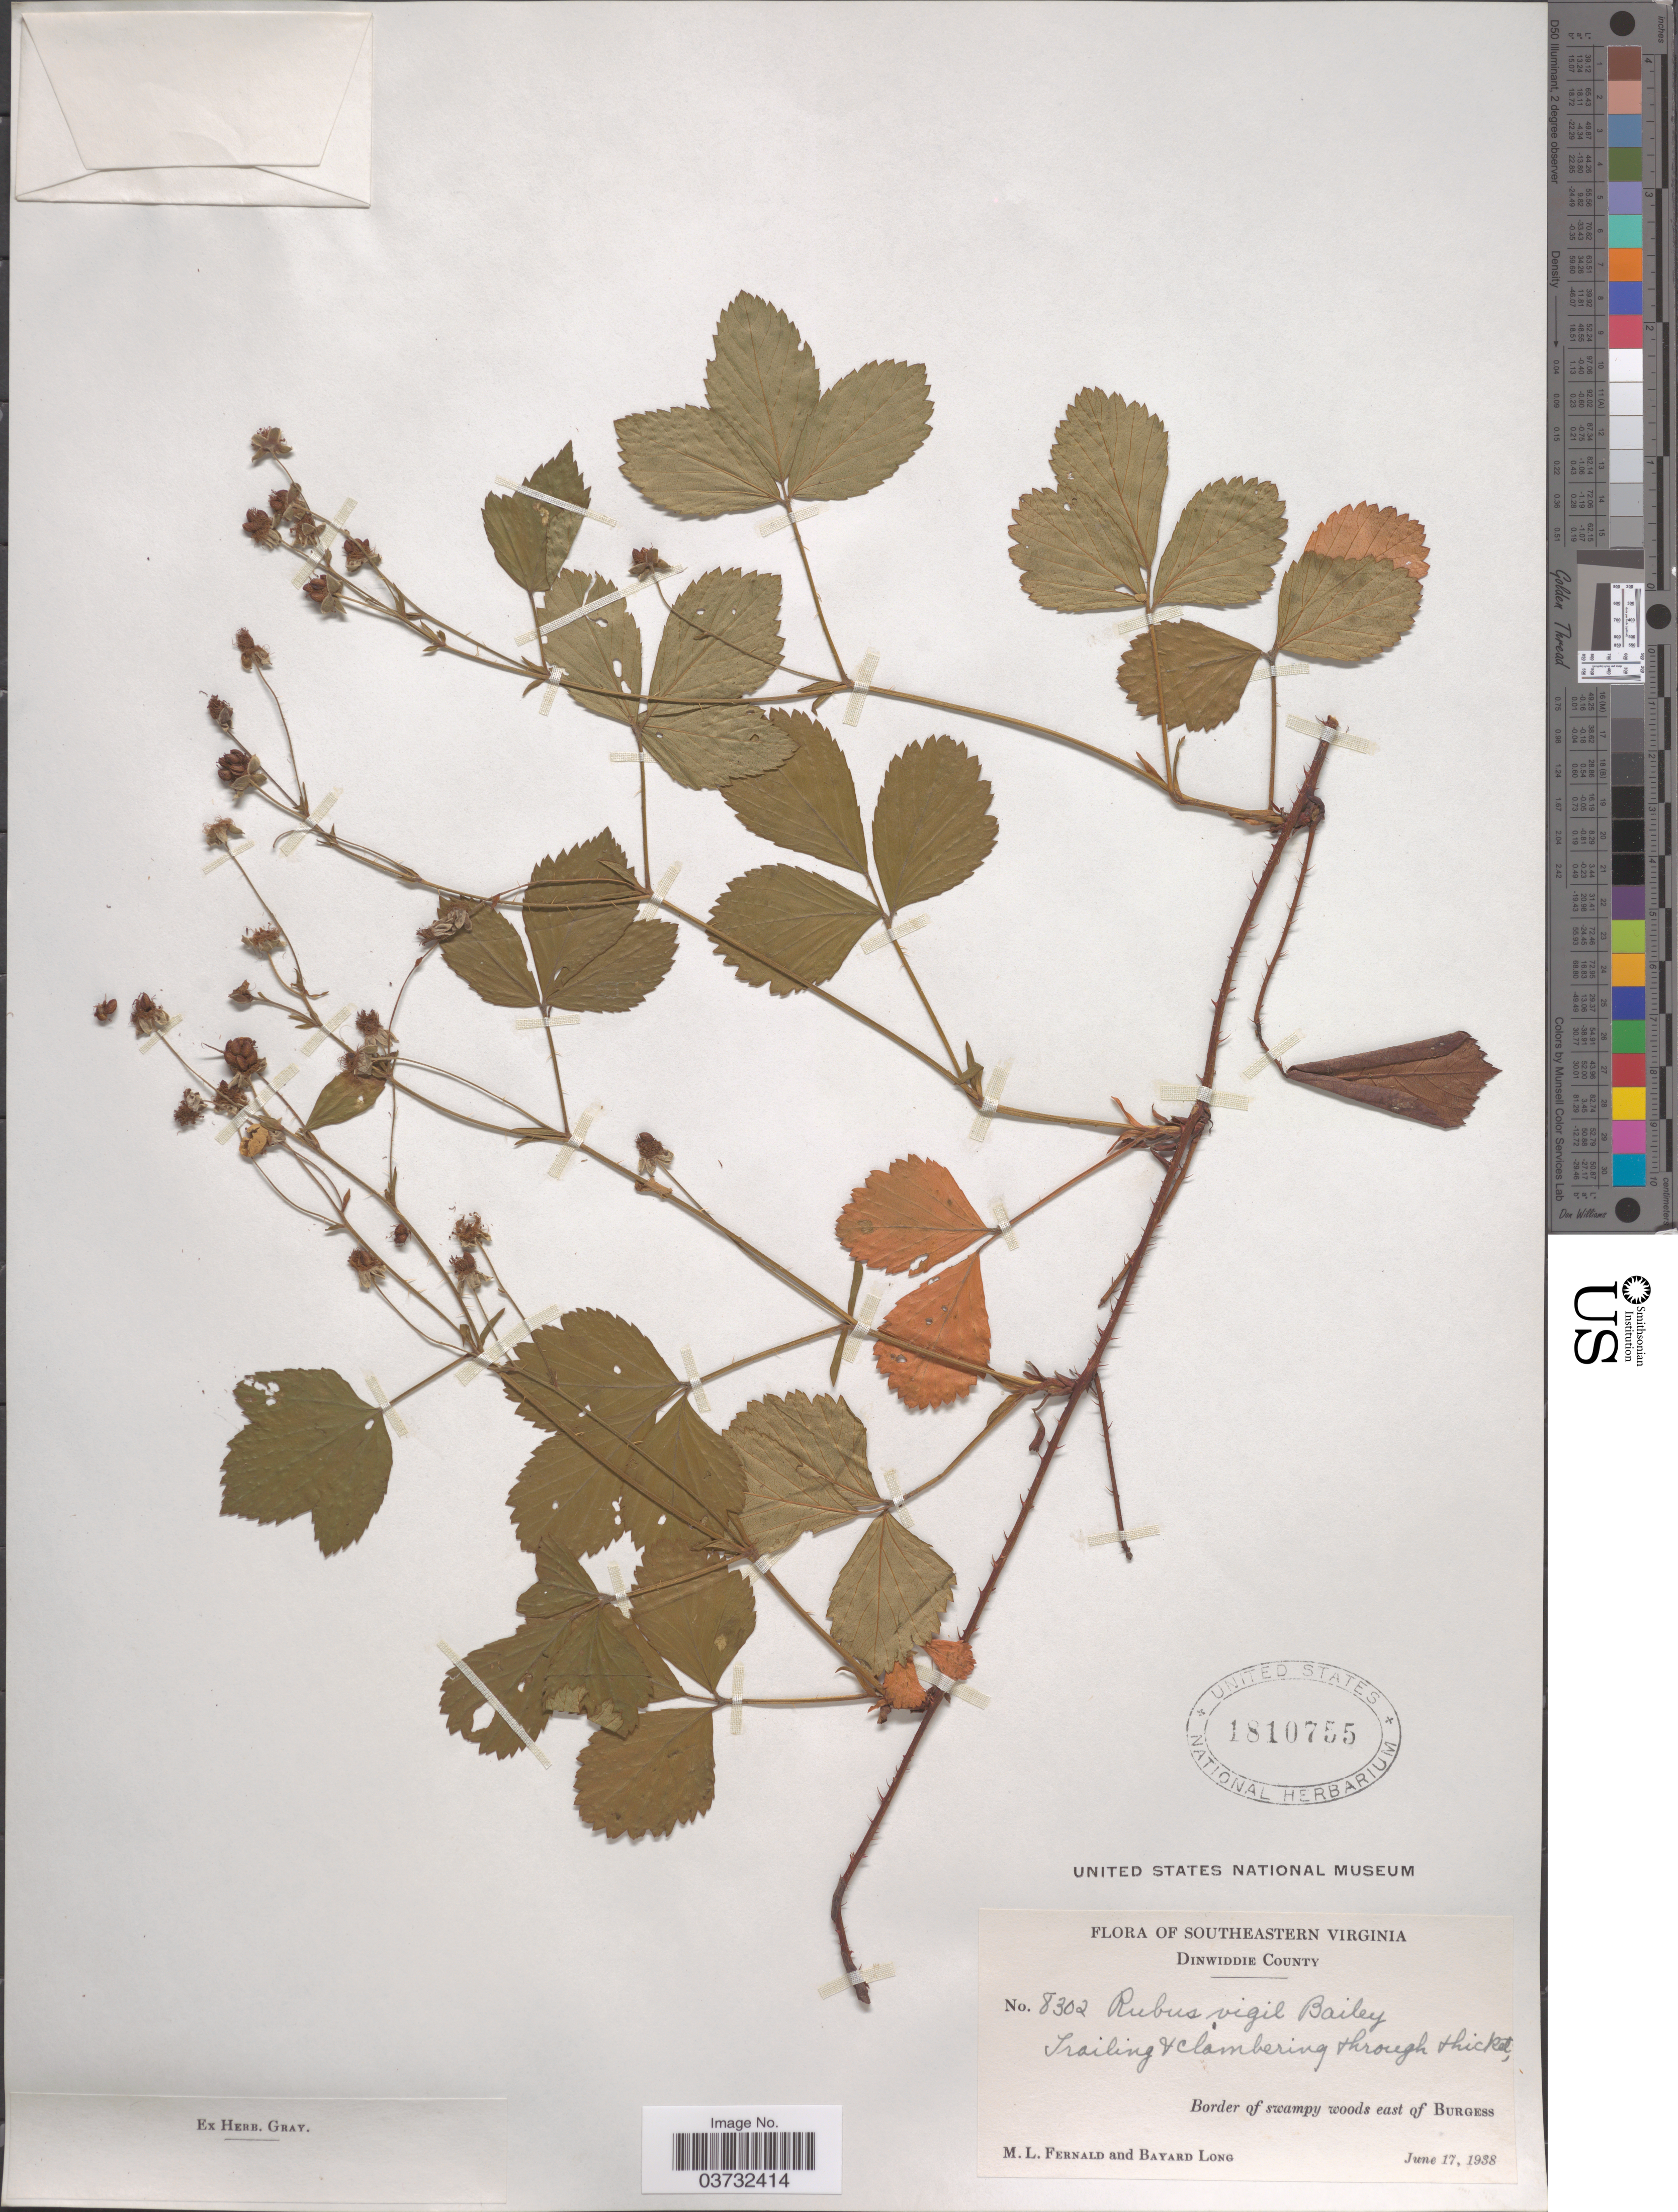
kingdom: Plantae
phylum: Tracheophyta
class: Magnoliopsida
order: Rosales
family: Rosaceae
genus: Rubus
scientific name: Rubus vigil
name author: L.H. Bailey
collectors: M. L. Fernald & B. Long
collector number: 8302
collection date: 1938-06-17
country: United States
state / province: Virginia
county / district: Dinwiddie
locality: Southeastern Virginia. Dinwiddie County. East of Burgess.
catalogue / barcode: US 1810755